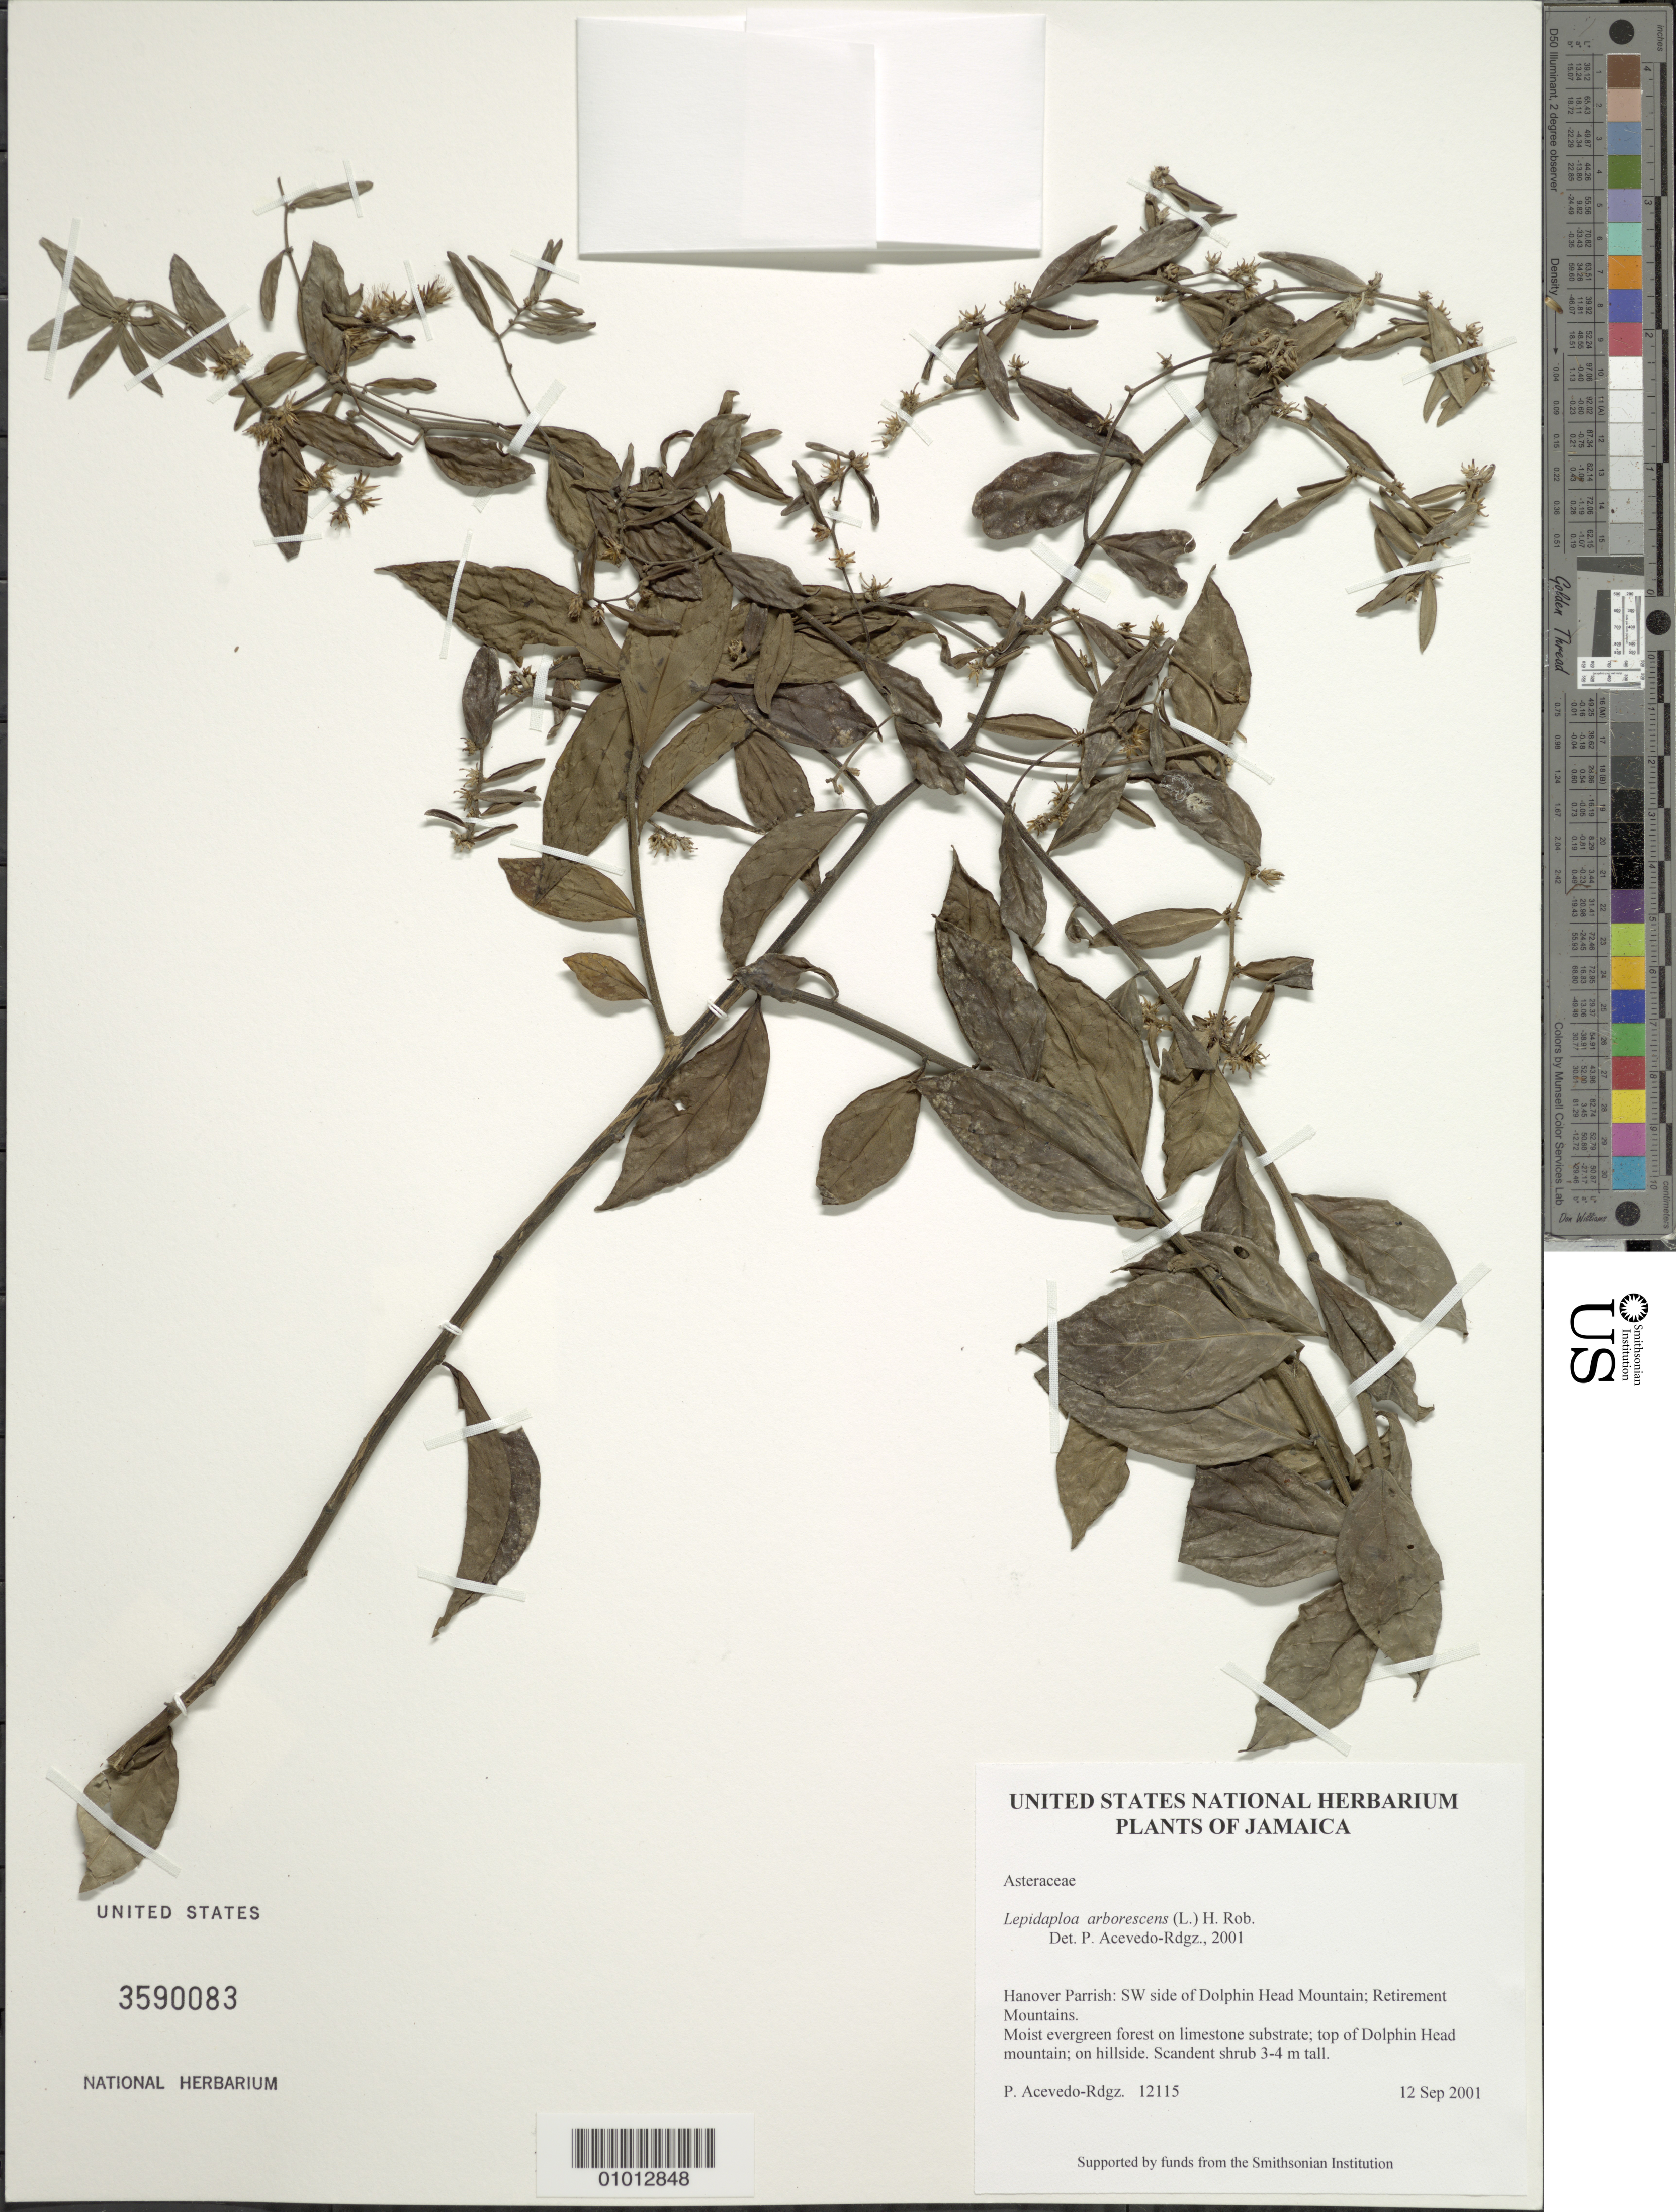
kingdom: Plantae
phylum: Tracheophyta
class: Magnoliopsida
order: Asterales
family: Asteraceae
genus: Vernonia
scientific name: Vernonia arborescens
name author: (L.) Sw.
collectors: P. Acevedo-Rodr.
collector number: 12115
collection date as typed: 12 Sep 2001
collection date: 2001-09-12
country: Jamaica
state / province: Hanover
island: Jamaica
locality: Hanover Parrish: SW side of Dolphin Head Mountain; Retirement Mountains.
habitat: Moist evergreen forest on limestone substrate; top of Dolphin Head mountain; on hillside.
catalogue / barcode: US 3590083